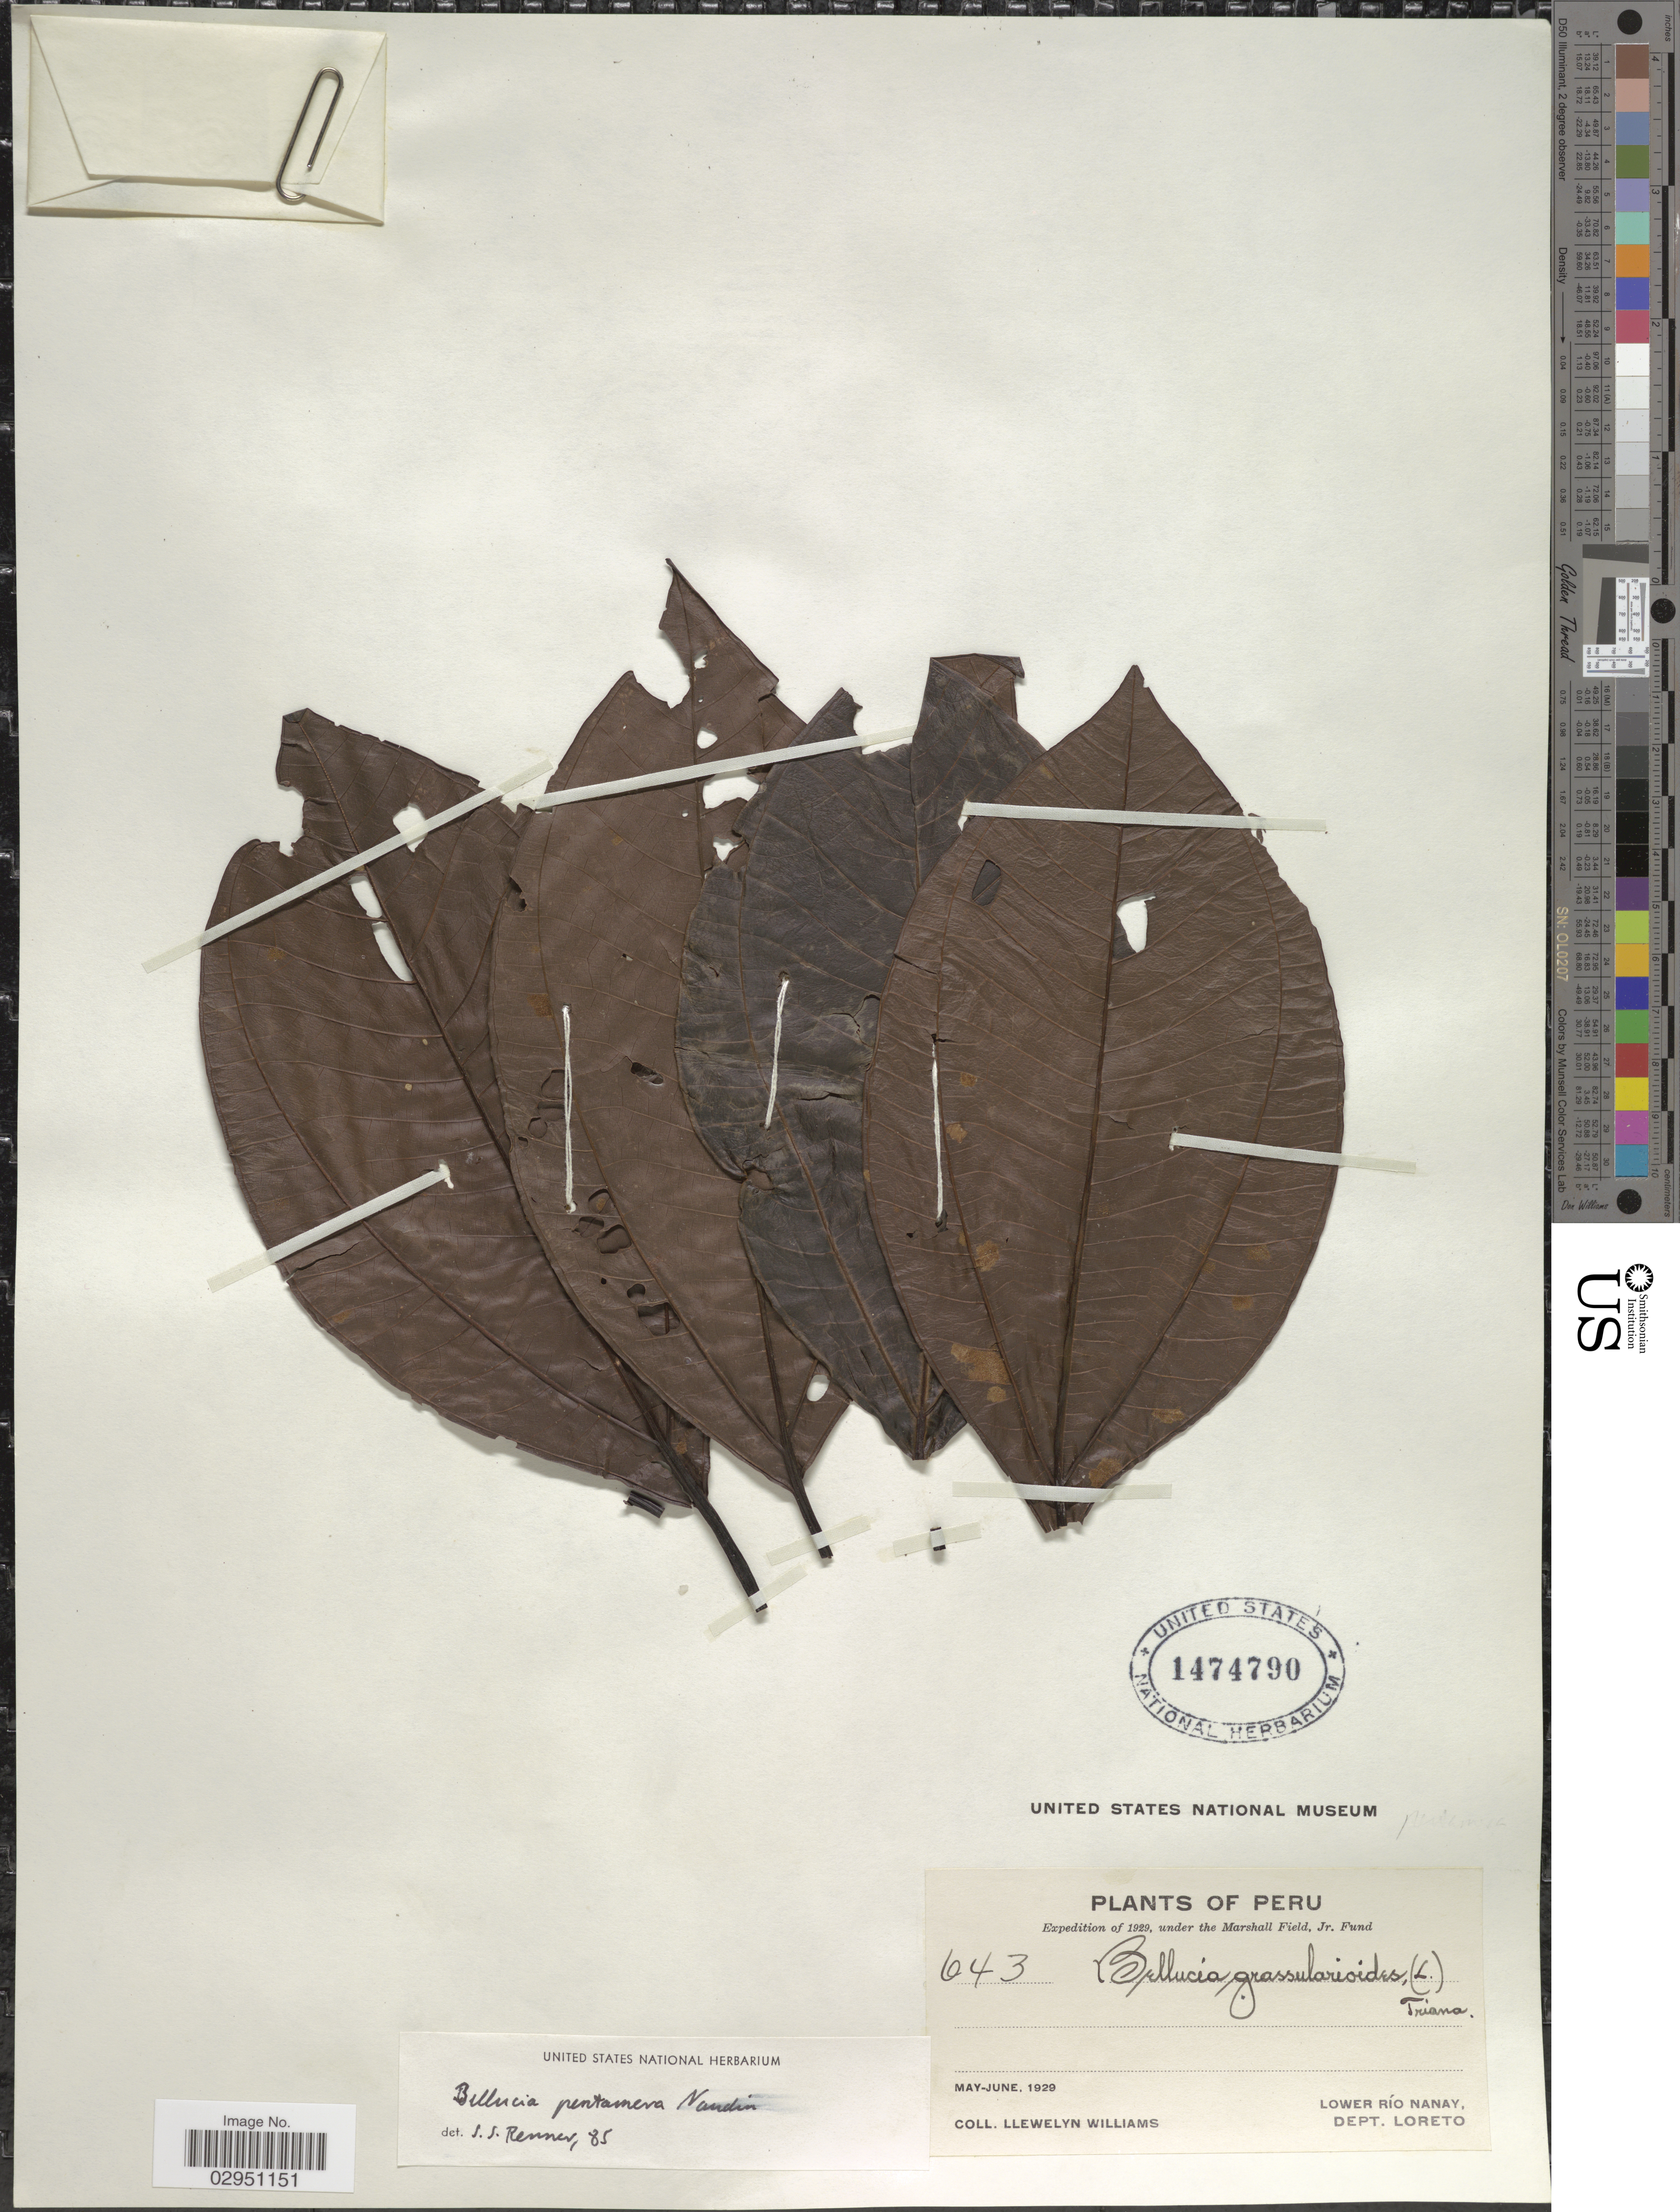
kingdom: Plantae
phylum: Tracheophyta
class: Magnoliopsida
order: Myrtales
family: Melastomataceae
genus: Bellucia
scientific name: Bellucia pentamera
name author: Naudin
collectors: Ll. Williams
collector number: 643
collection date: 1929-05/1929-06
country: Peru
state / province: Loreto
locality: Lower Río Nanay. Dept. Loreto.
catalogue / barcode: US 1474790